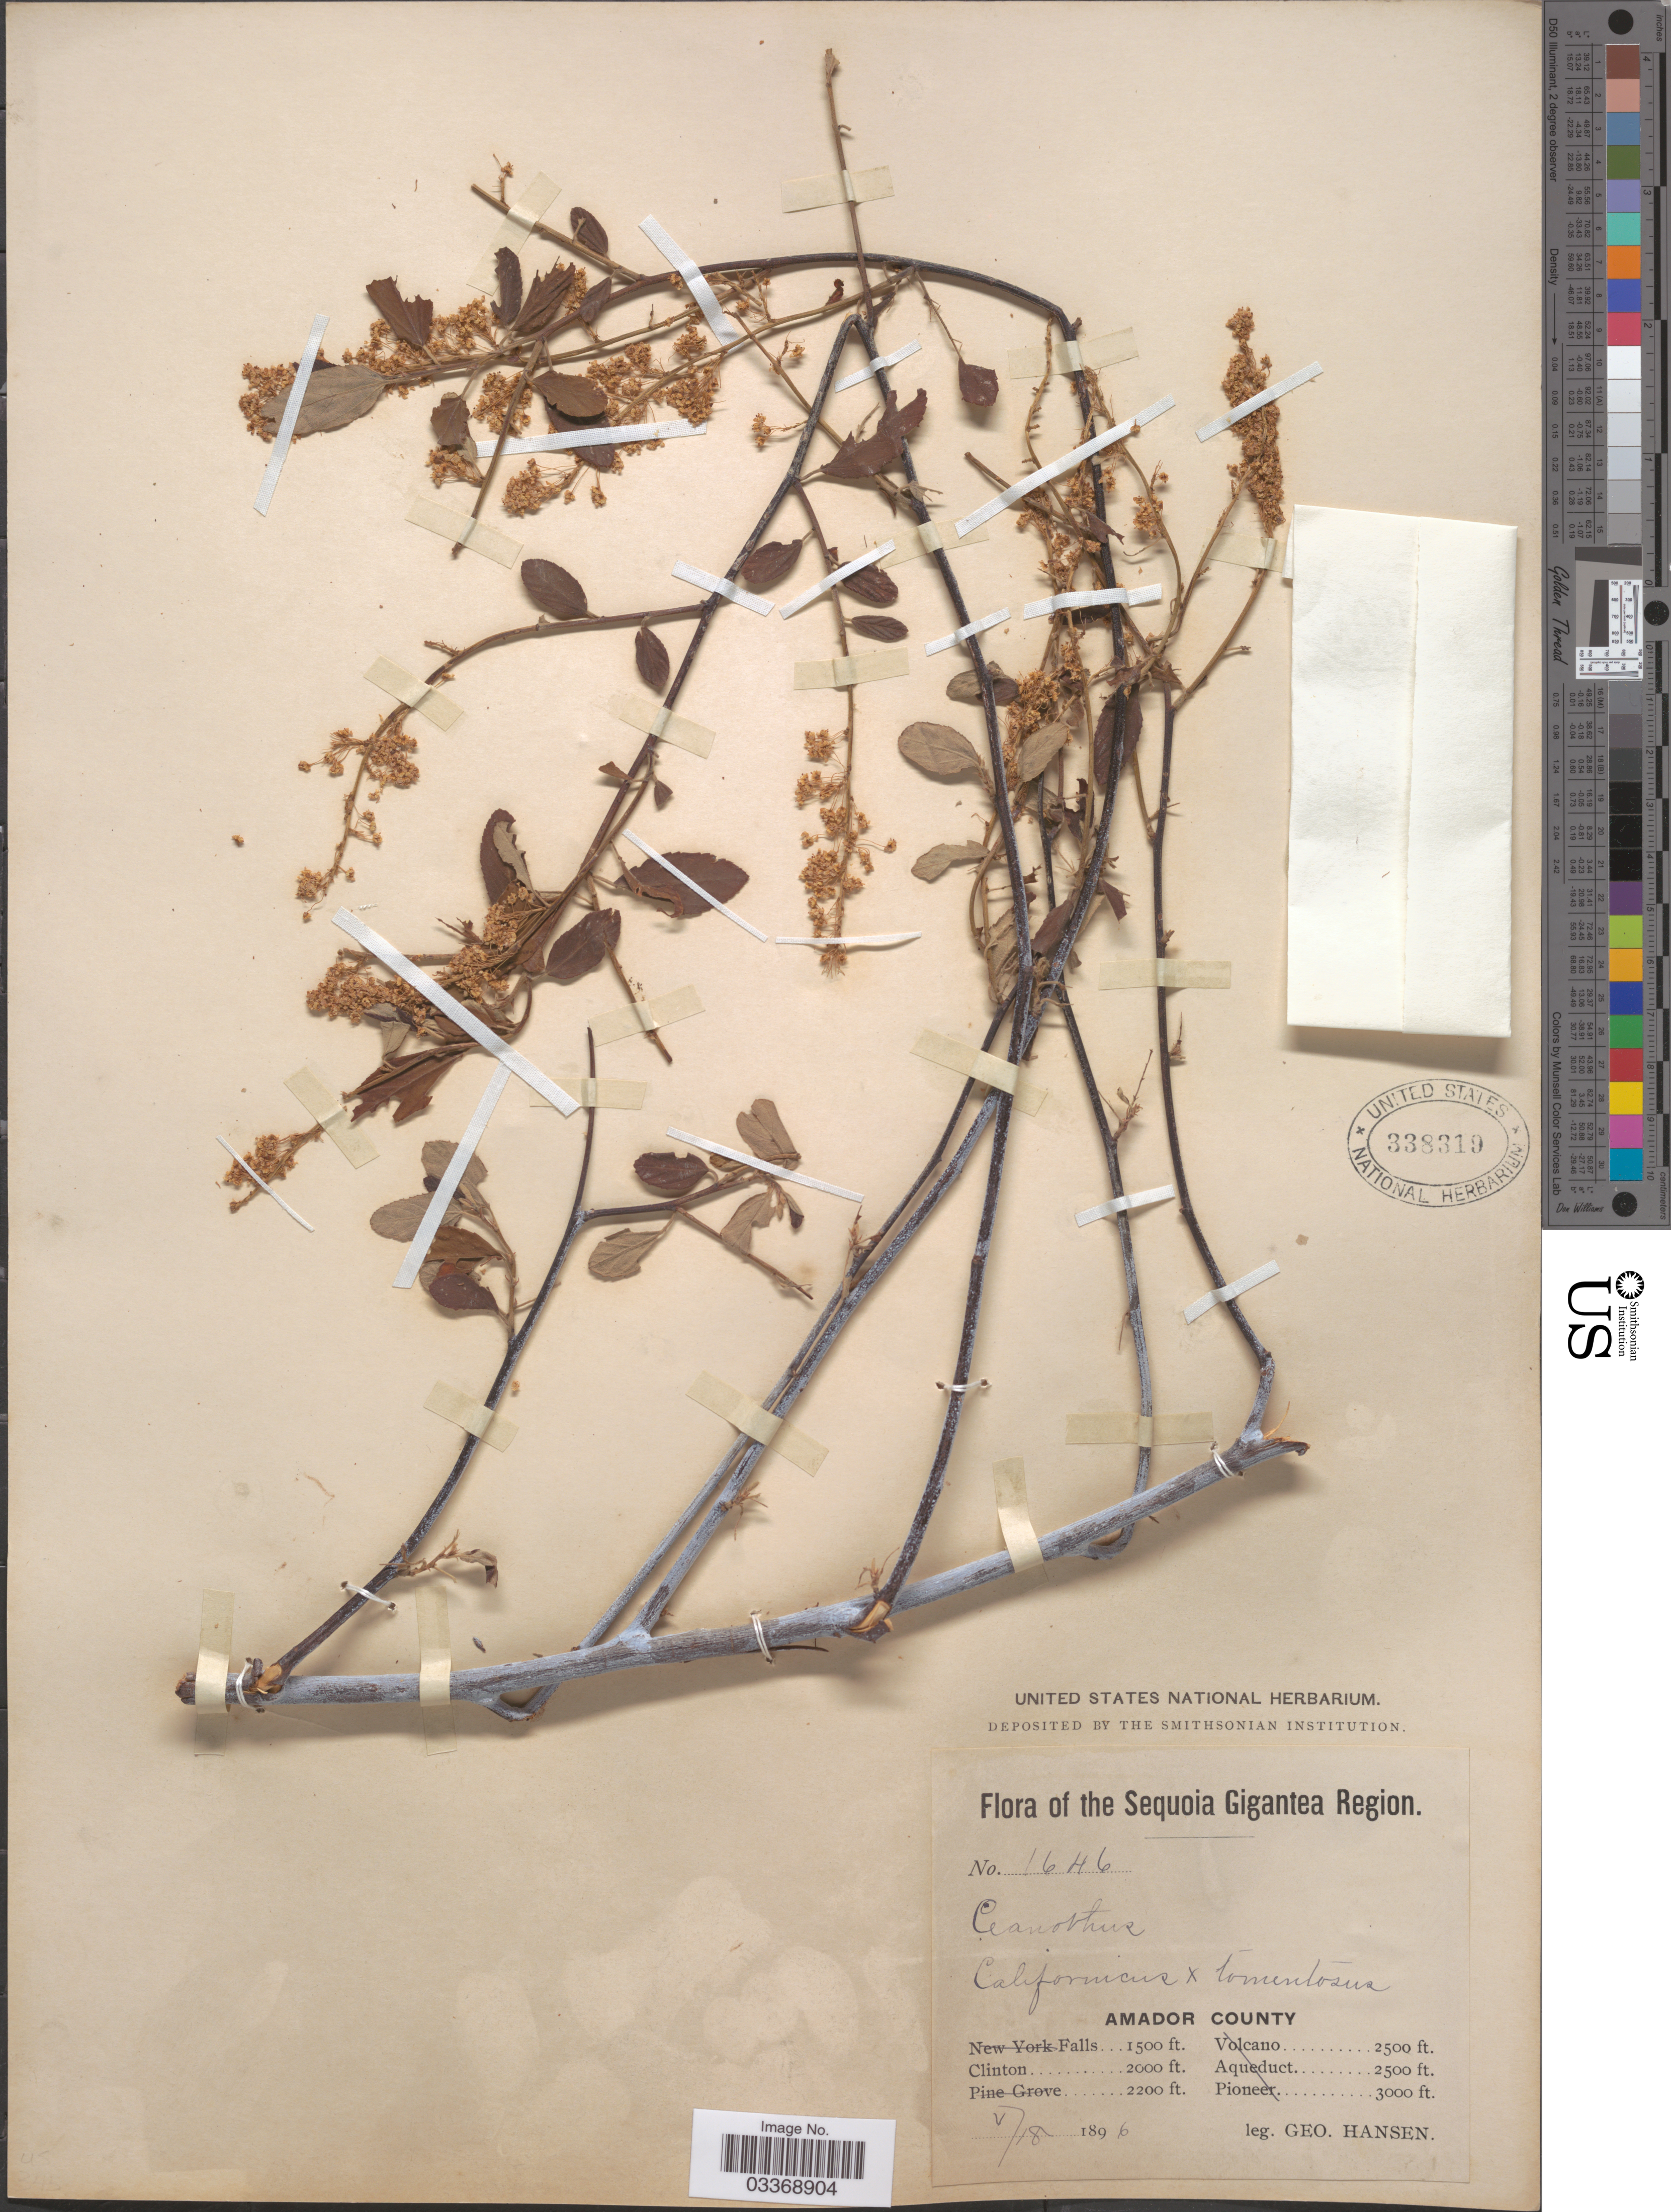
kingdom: Plantae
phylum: Tracheophyta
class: Magnoliopsida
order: Rosales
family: Rhamnaceae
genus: Ceanothus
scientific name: Ceanothus californicus x C. tomentosus Parry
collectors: G. Hansen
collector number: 1646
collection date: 1896-05-18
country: United States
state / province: California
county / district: Amador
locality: The Sequoia Gigantea Region. Amador County. Clinton.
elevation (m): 610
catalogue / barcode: US 338319